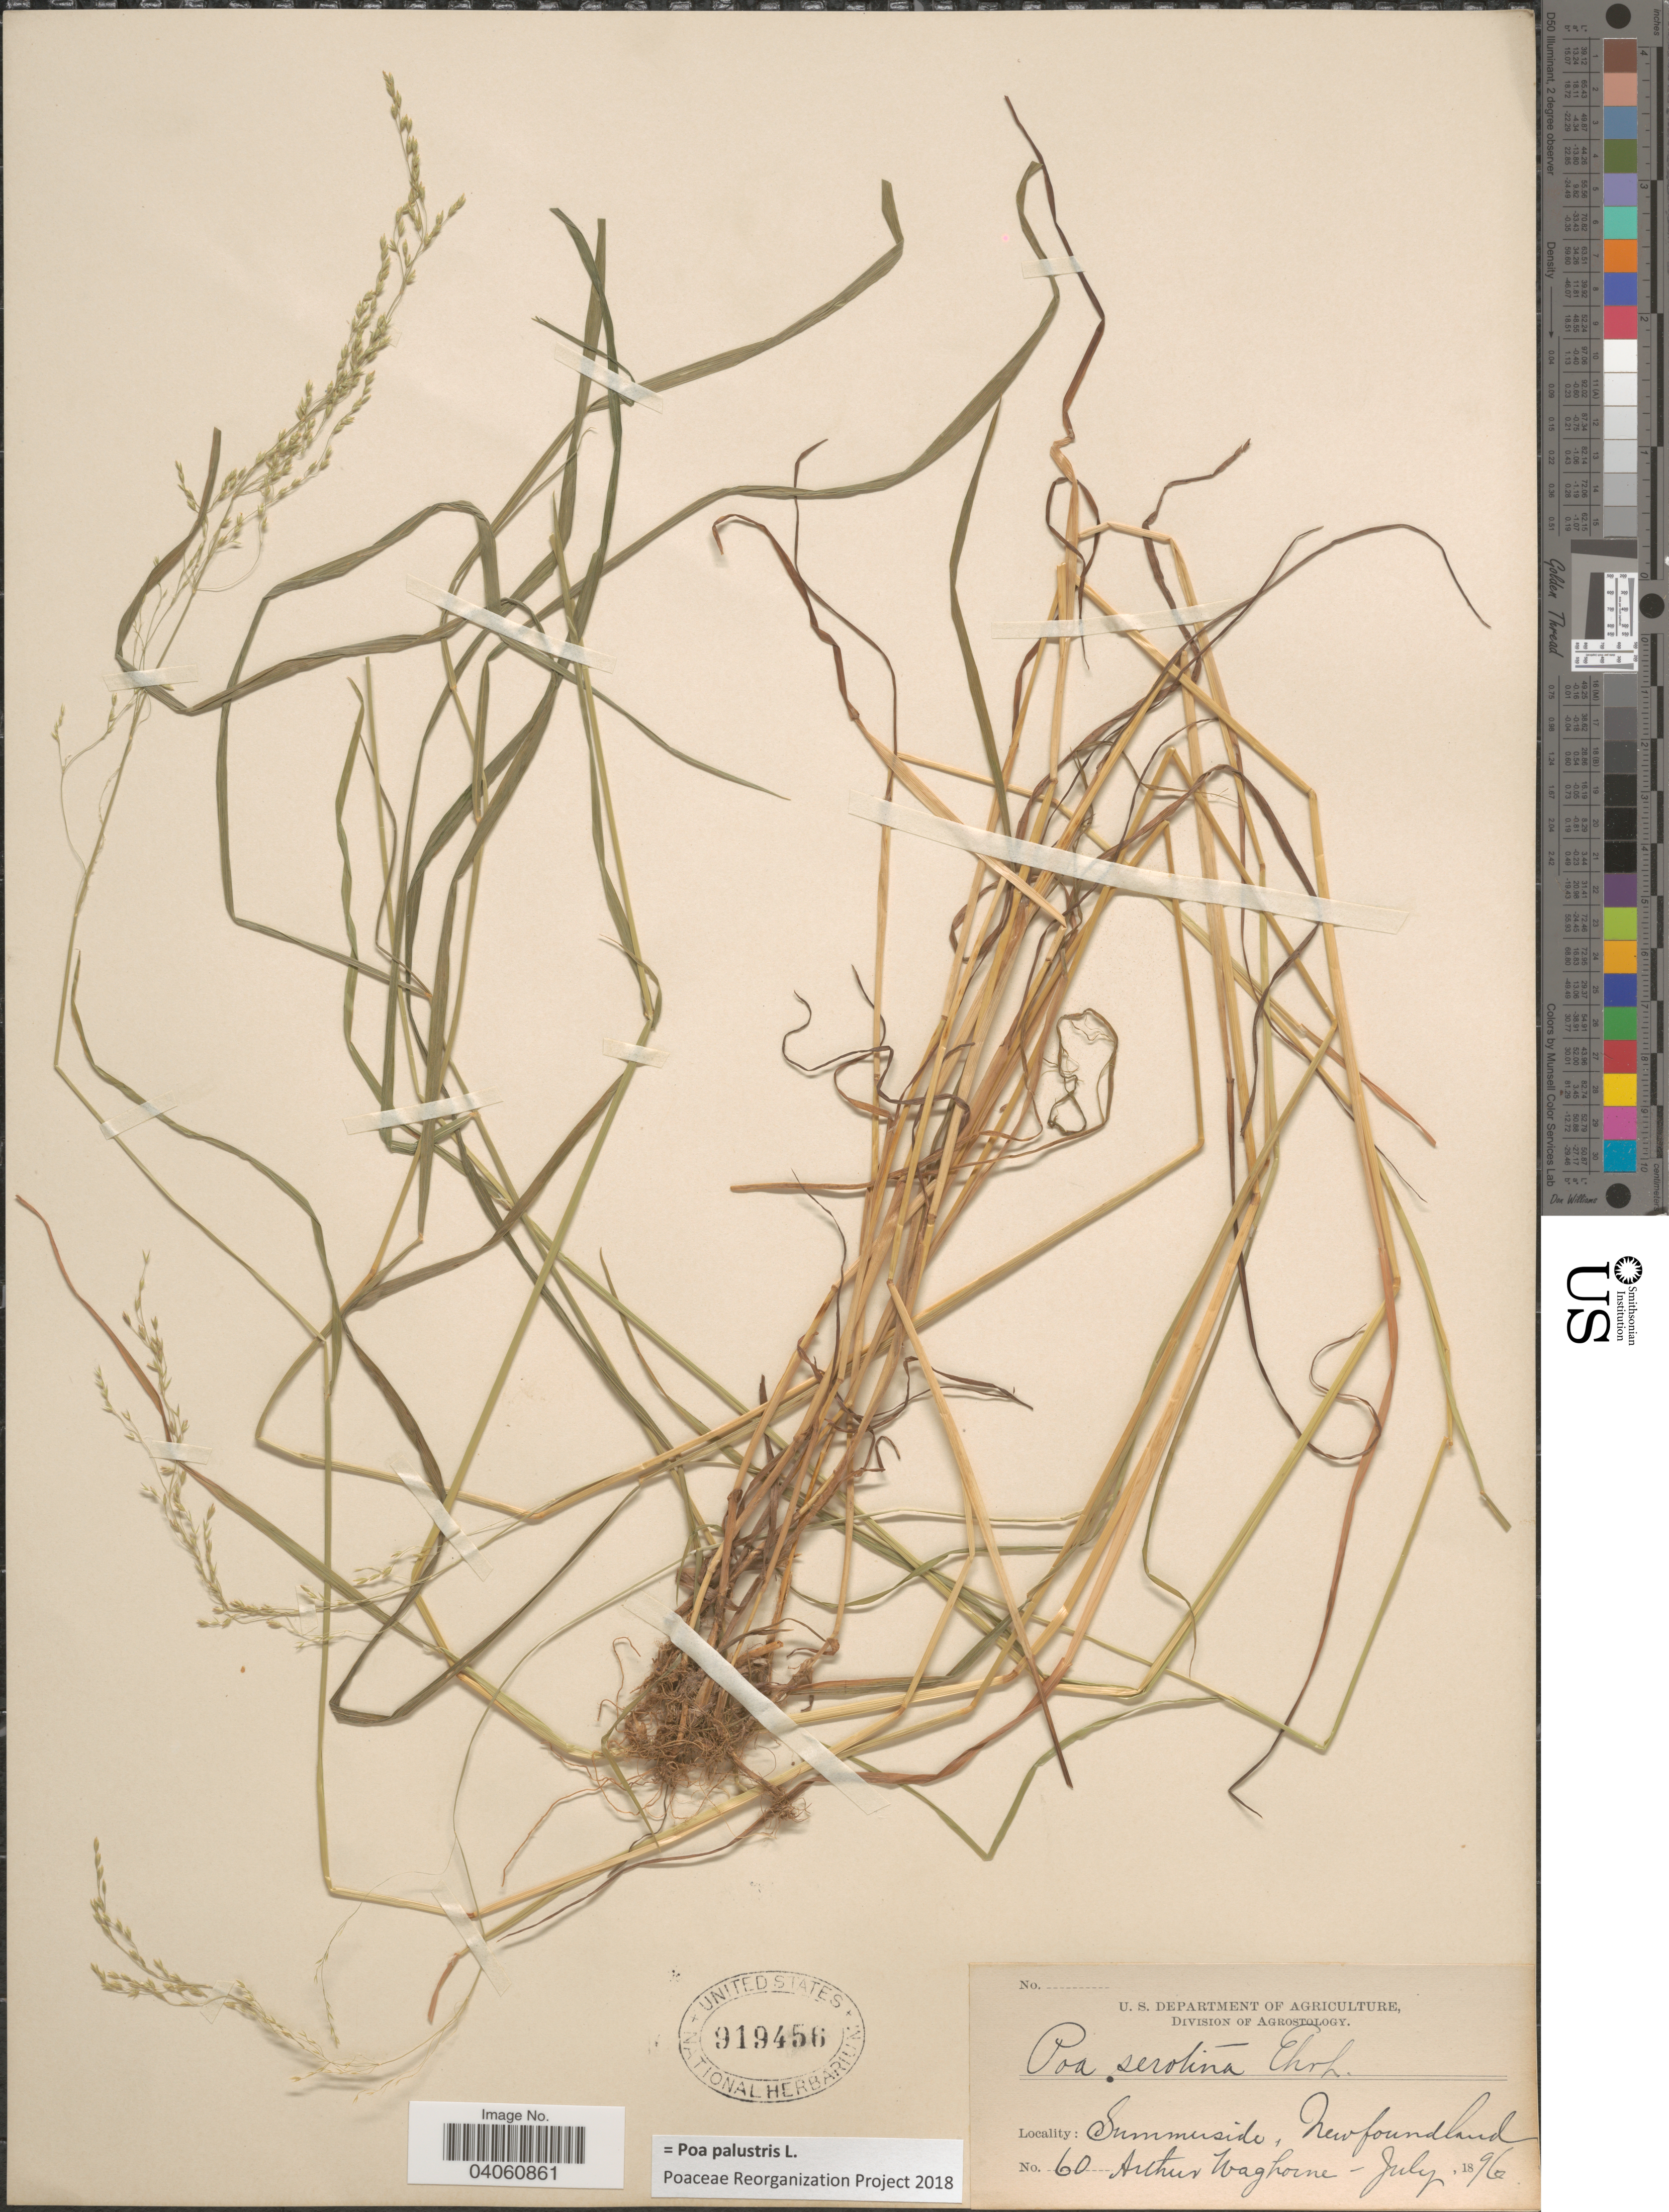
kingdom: Plantae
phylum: Tracheophyta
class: Liliopsida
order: Poales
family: Poaceae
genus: Poa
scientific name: Poa palustris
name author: L.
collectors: A. Waghorne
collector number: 60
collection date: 1896-07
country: Canada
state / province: Newfoundland and Labrador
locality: Summerside.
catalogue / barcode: US 919456